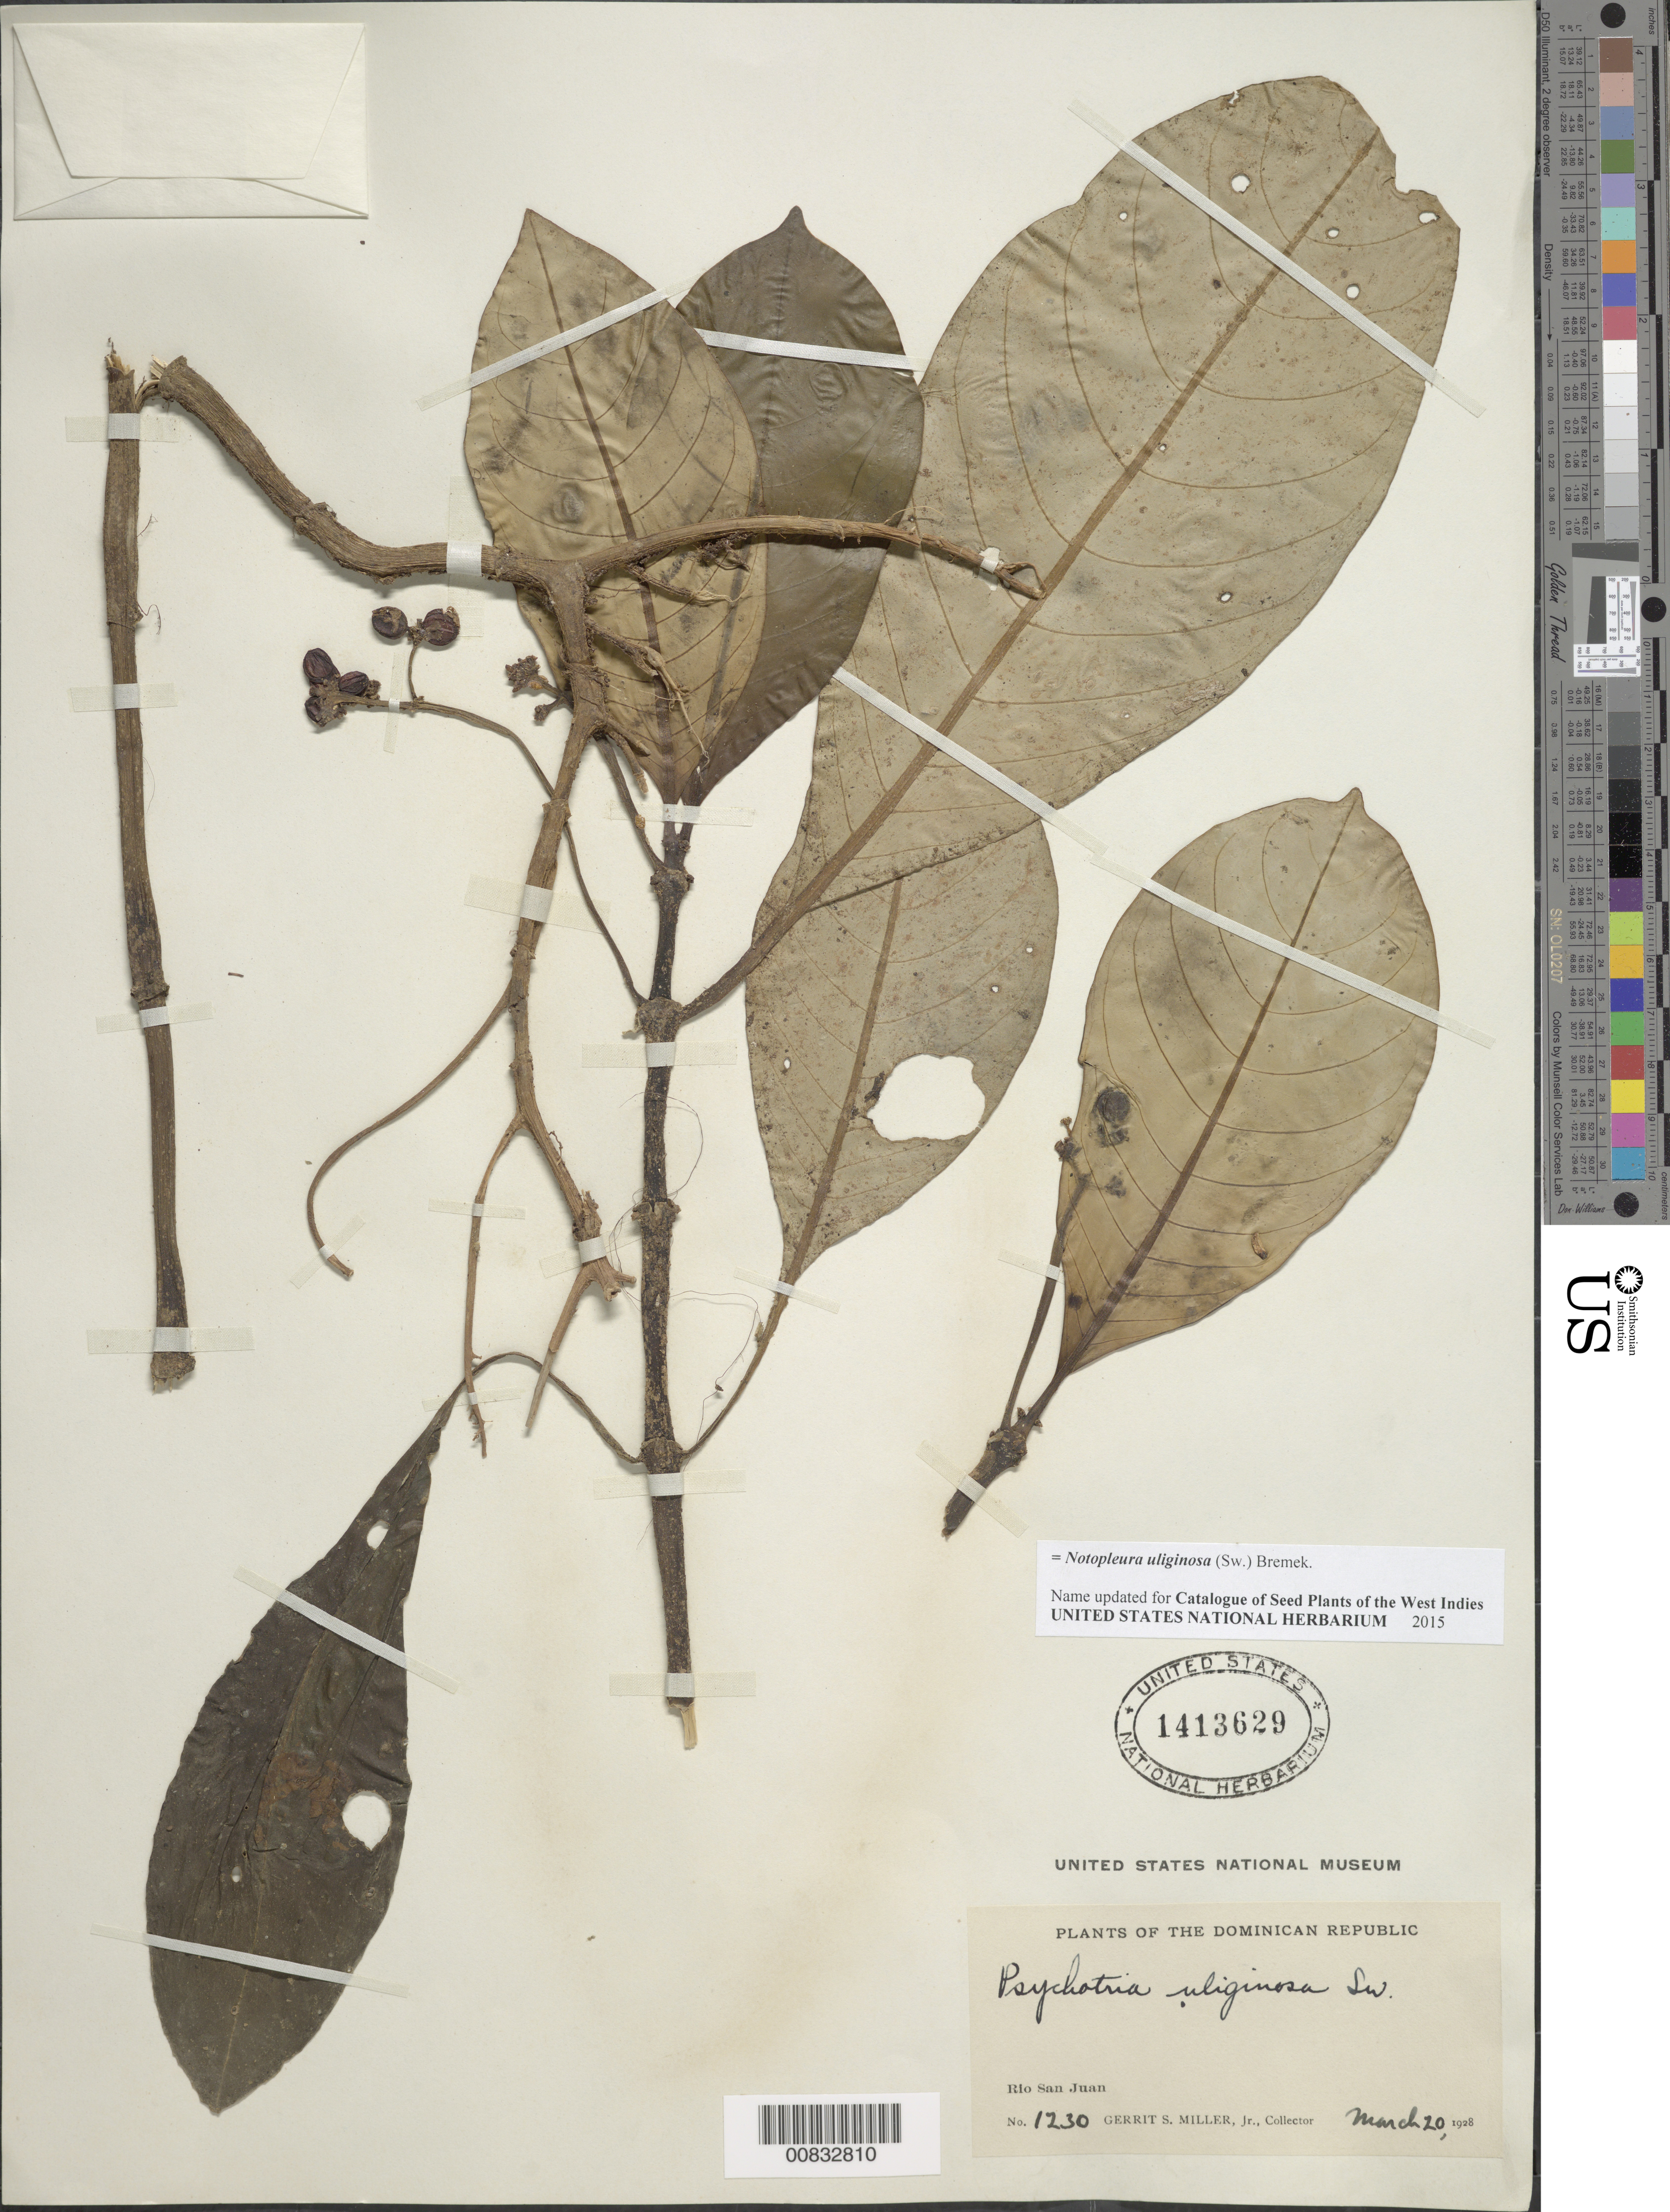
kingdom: Plantae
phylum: Tracheophyta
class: Magnoliopsida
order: Gentianales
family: Rubiaceae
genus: Notopleura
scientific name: Notopleura uliginosa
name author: (Sw.) Bremek.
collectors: G. S. Miller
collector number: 1230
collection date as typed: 20 Mar 1928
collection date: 1928-03-20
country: Dominican Republic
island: Hispaniola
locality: Rio San Juan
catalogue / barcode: US 1413629